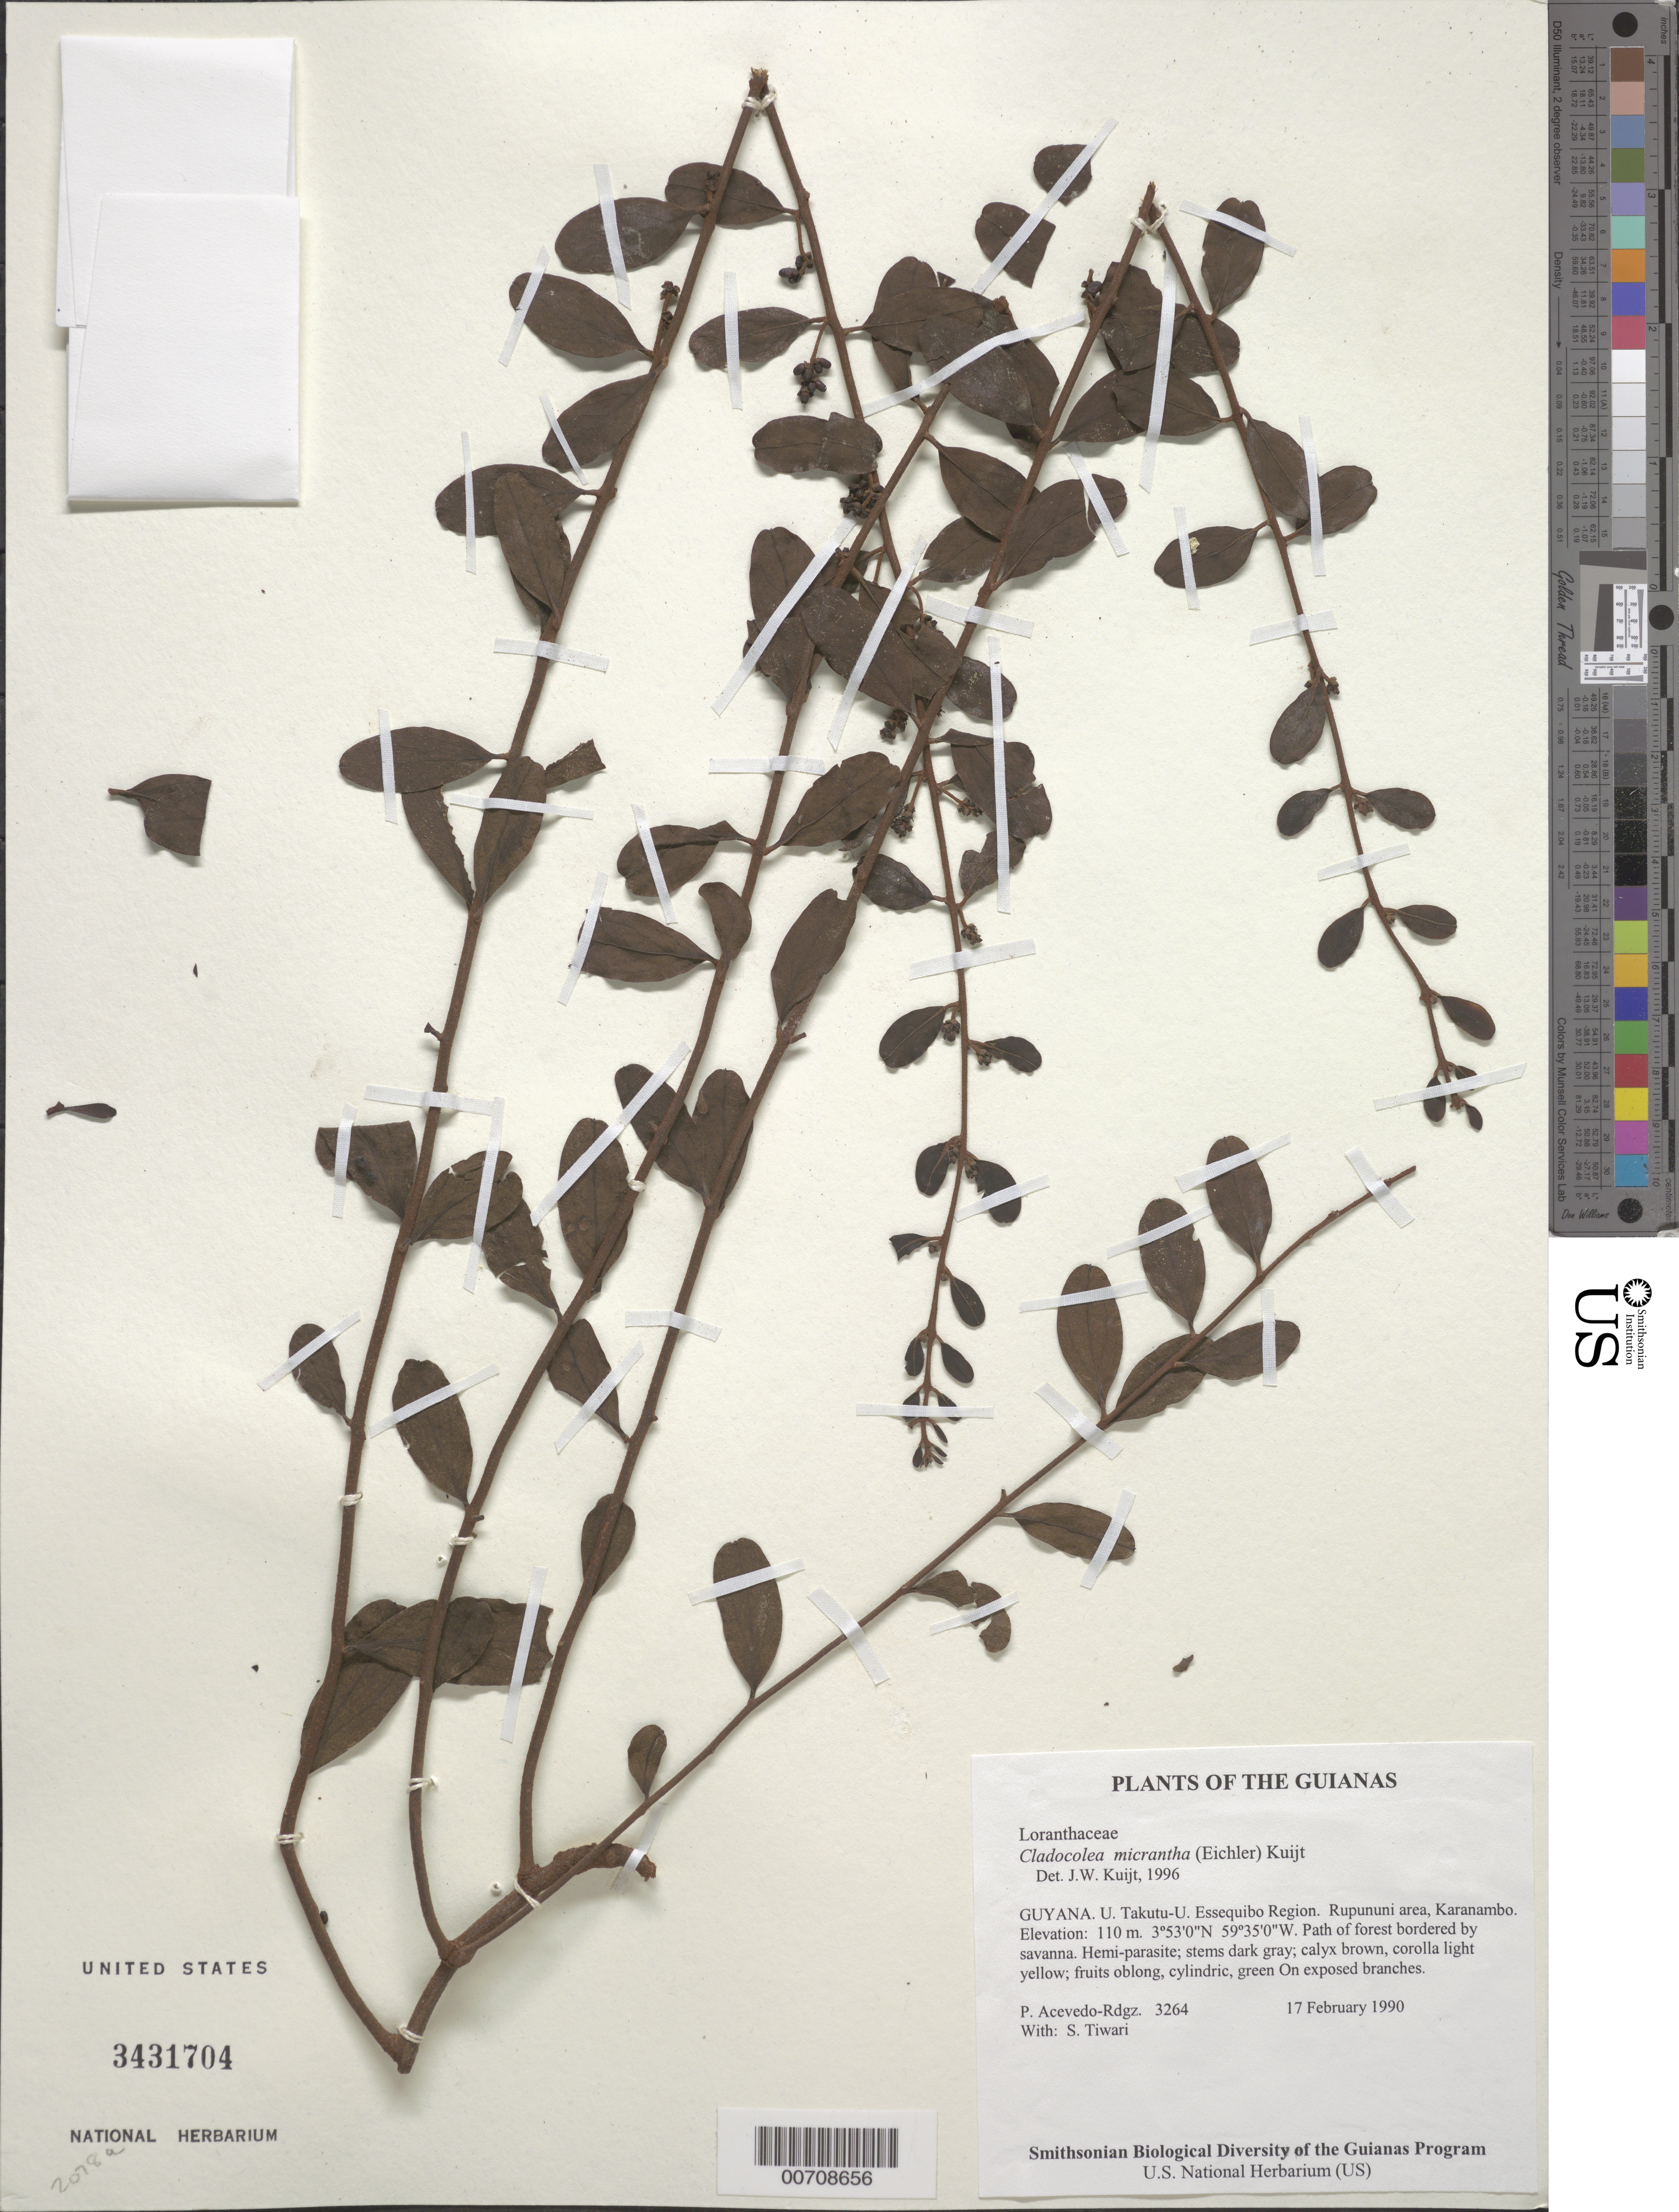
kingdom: Plantae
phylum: Tracheophyta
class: Magnoliopsida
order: Santalales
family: Loranthaceae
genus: Cladocolea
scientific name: Cladocolea micrantha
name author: (Eichler) Kuijt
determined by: Kuijt, Job, (CANADA)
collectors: P. Acevedo-Rodr. & S. Tiwari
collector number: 3264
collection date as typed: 17 Feb 1990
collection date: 1990-02-17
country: Guyana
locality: U. Takutu - U. Essequibo. Rupununi area, Karanambo.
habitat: Path of forest bordered by savanna.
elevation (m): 110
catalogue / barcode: US 3431704